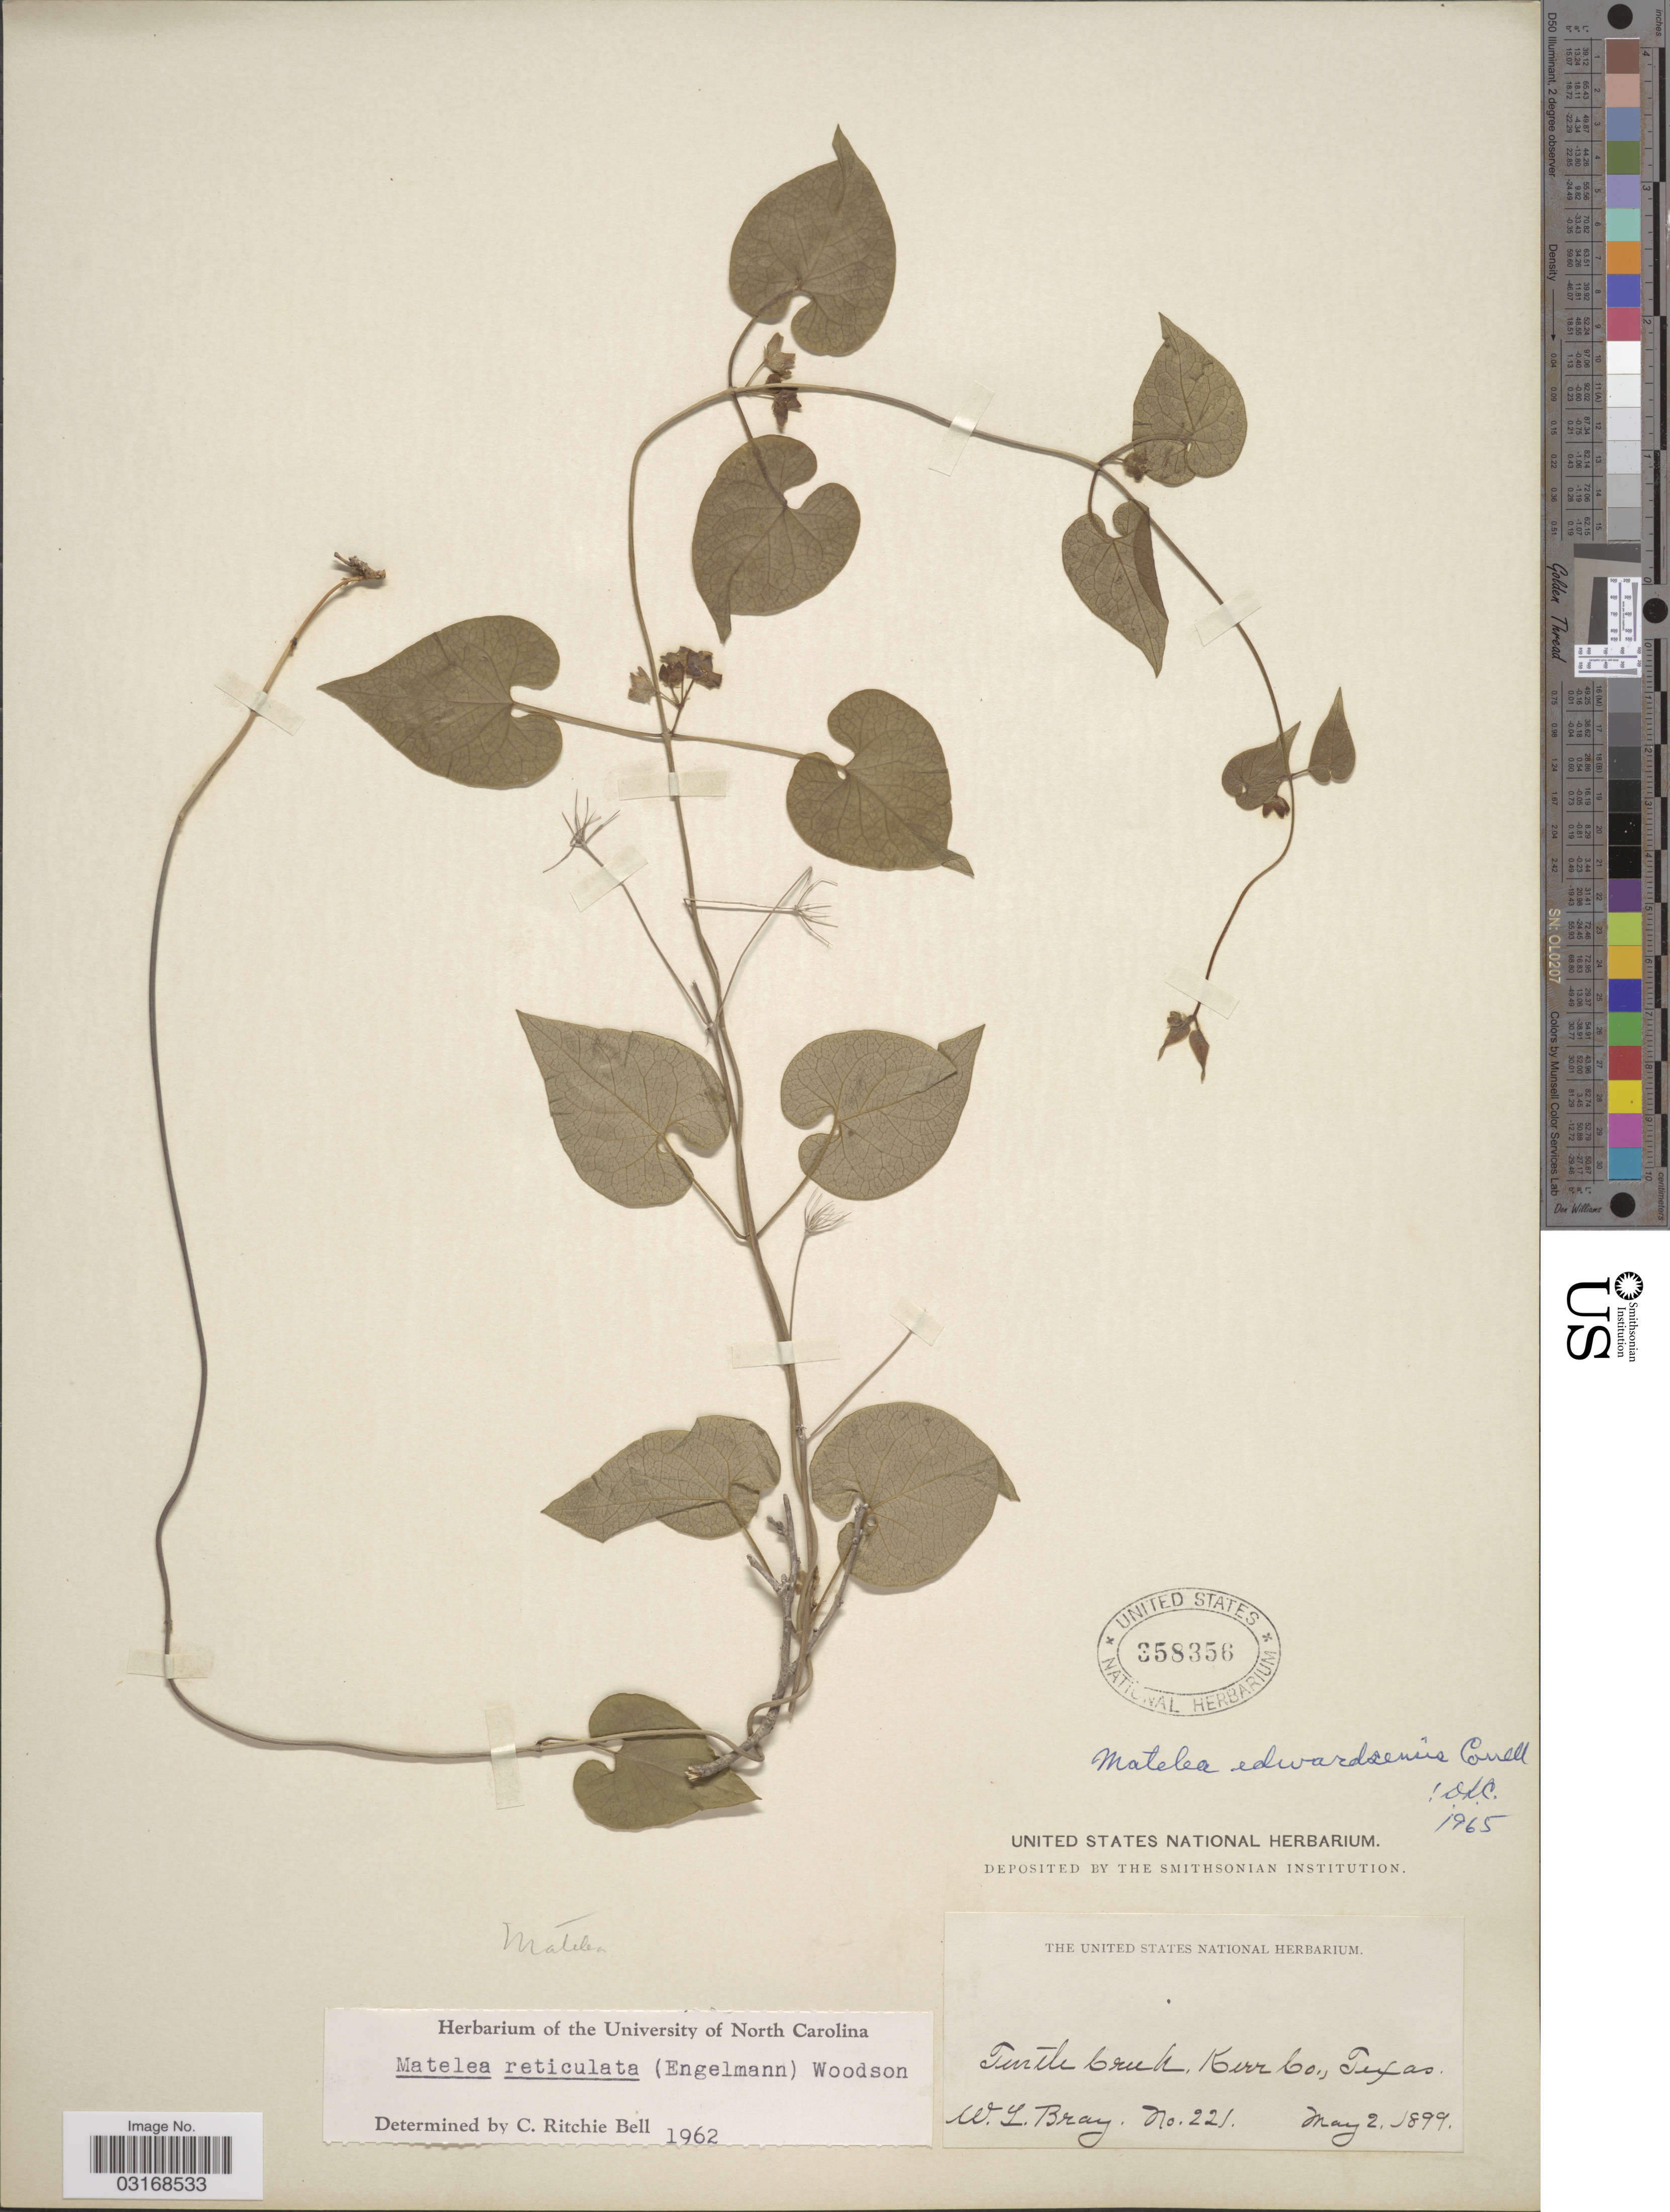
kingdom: Plantae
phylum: Tracheophyta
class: Magnoliopsida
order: Gentianales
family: Apocynaceae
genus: Matelea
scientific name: Matelea edwardsensis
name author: Correll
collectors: W. L. Bray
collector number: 221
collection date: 1899-05-02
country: United States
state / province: Texas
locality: Turtle Creek, Kerr Co.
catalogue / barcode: US 358356